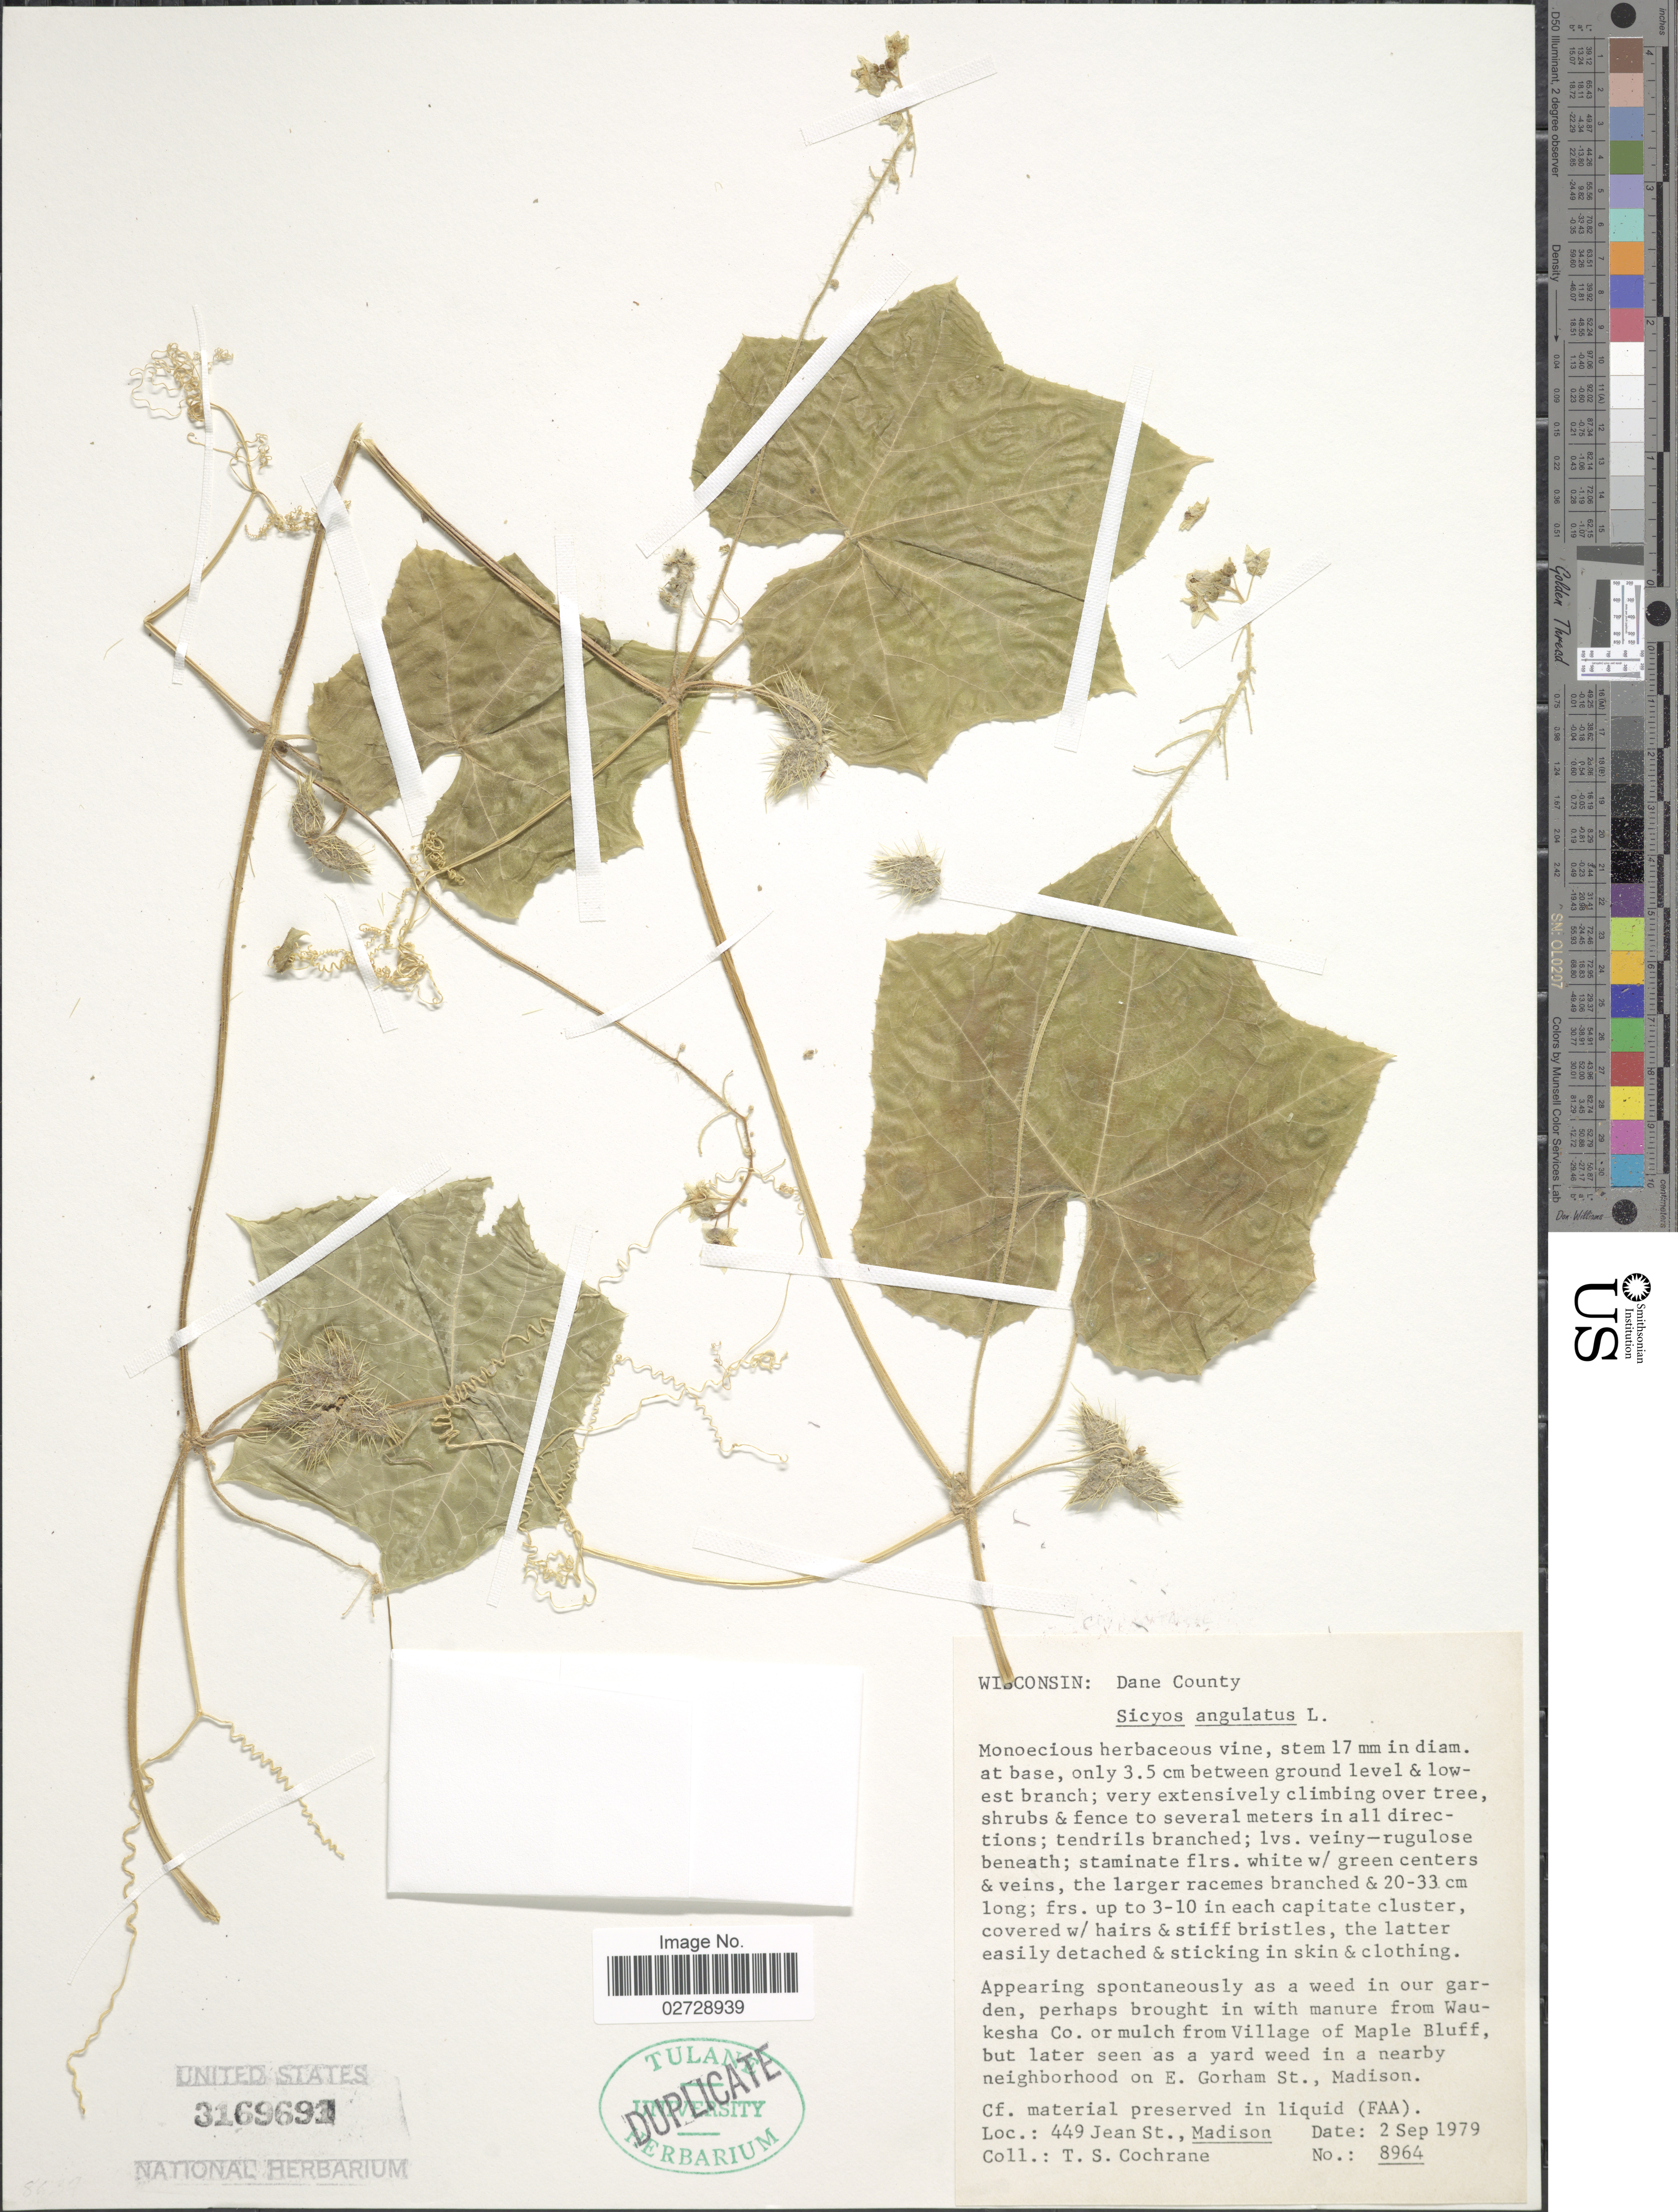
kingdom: Plantae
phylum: Tracheophyta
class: Magnoliopsida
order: Cucurbitales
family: Cucurbitaceae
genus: Sicyos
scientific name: Sicyos angulatus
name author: L.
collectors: T. S. Cochrane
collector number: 8964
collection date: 1979-09-02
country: United States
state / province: Wisconsin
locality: Dane County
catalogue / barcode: US 3169693